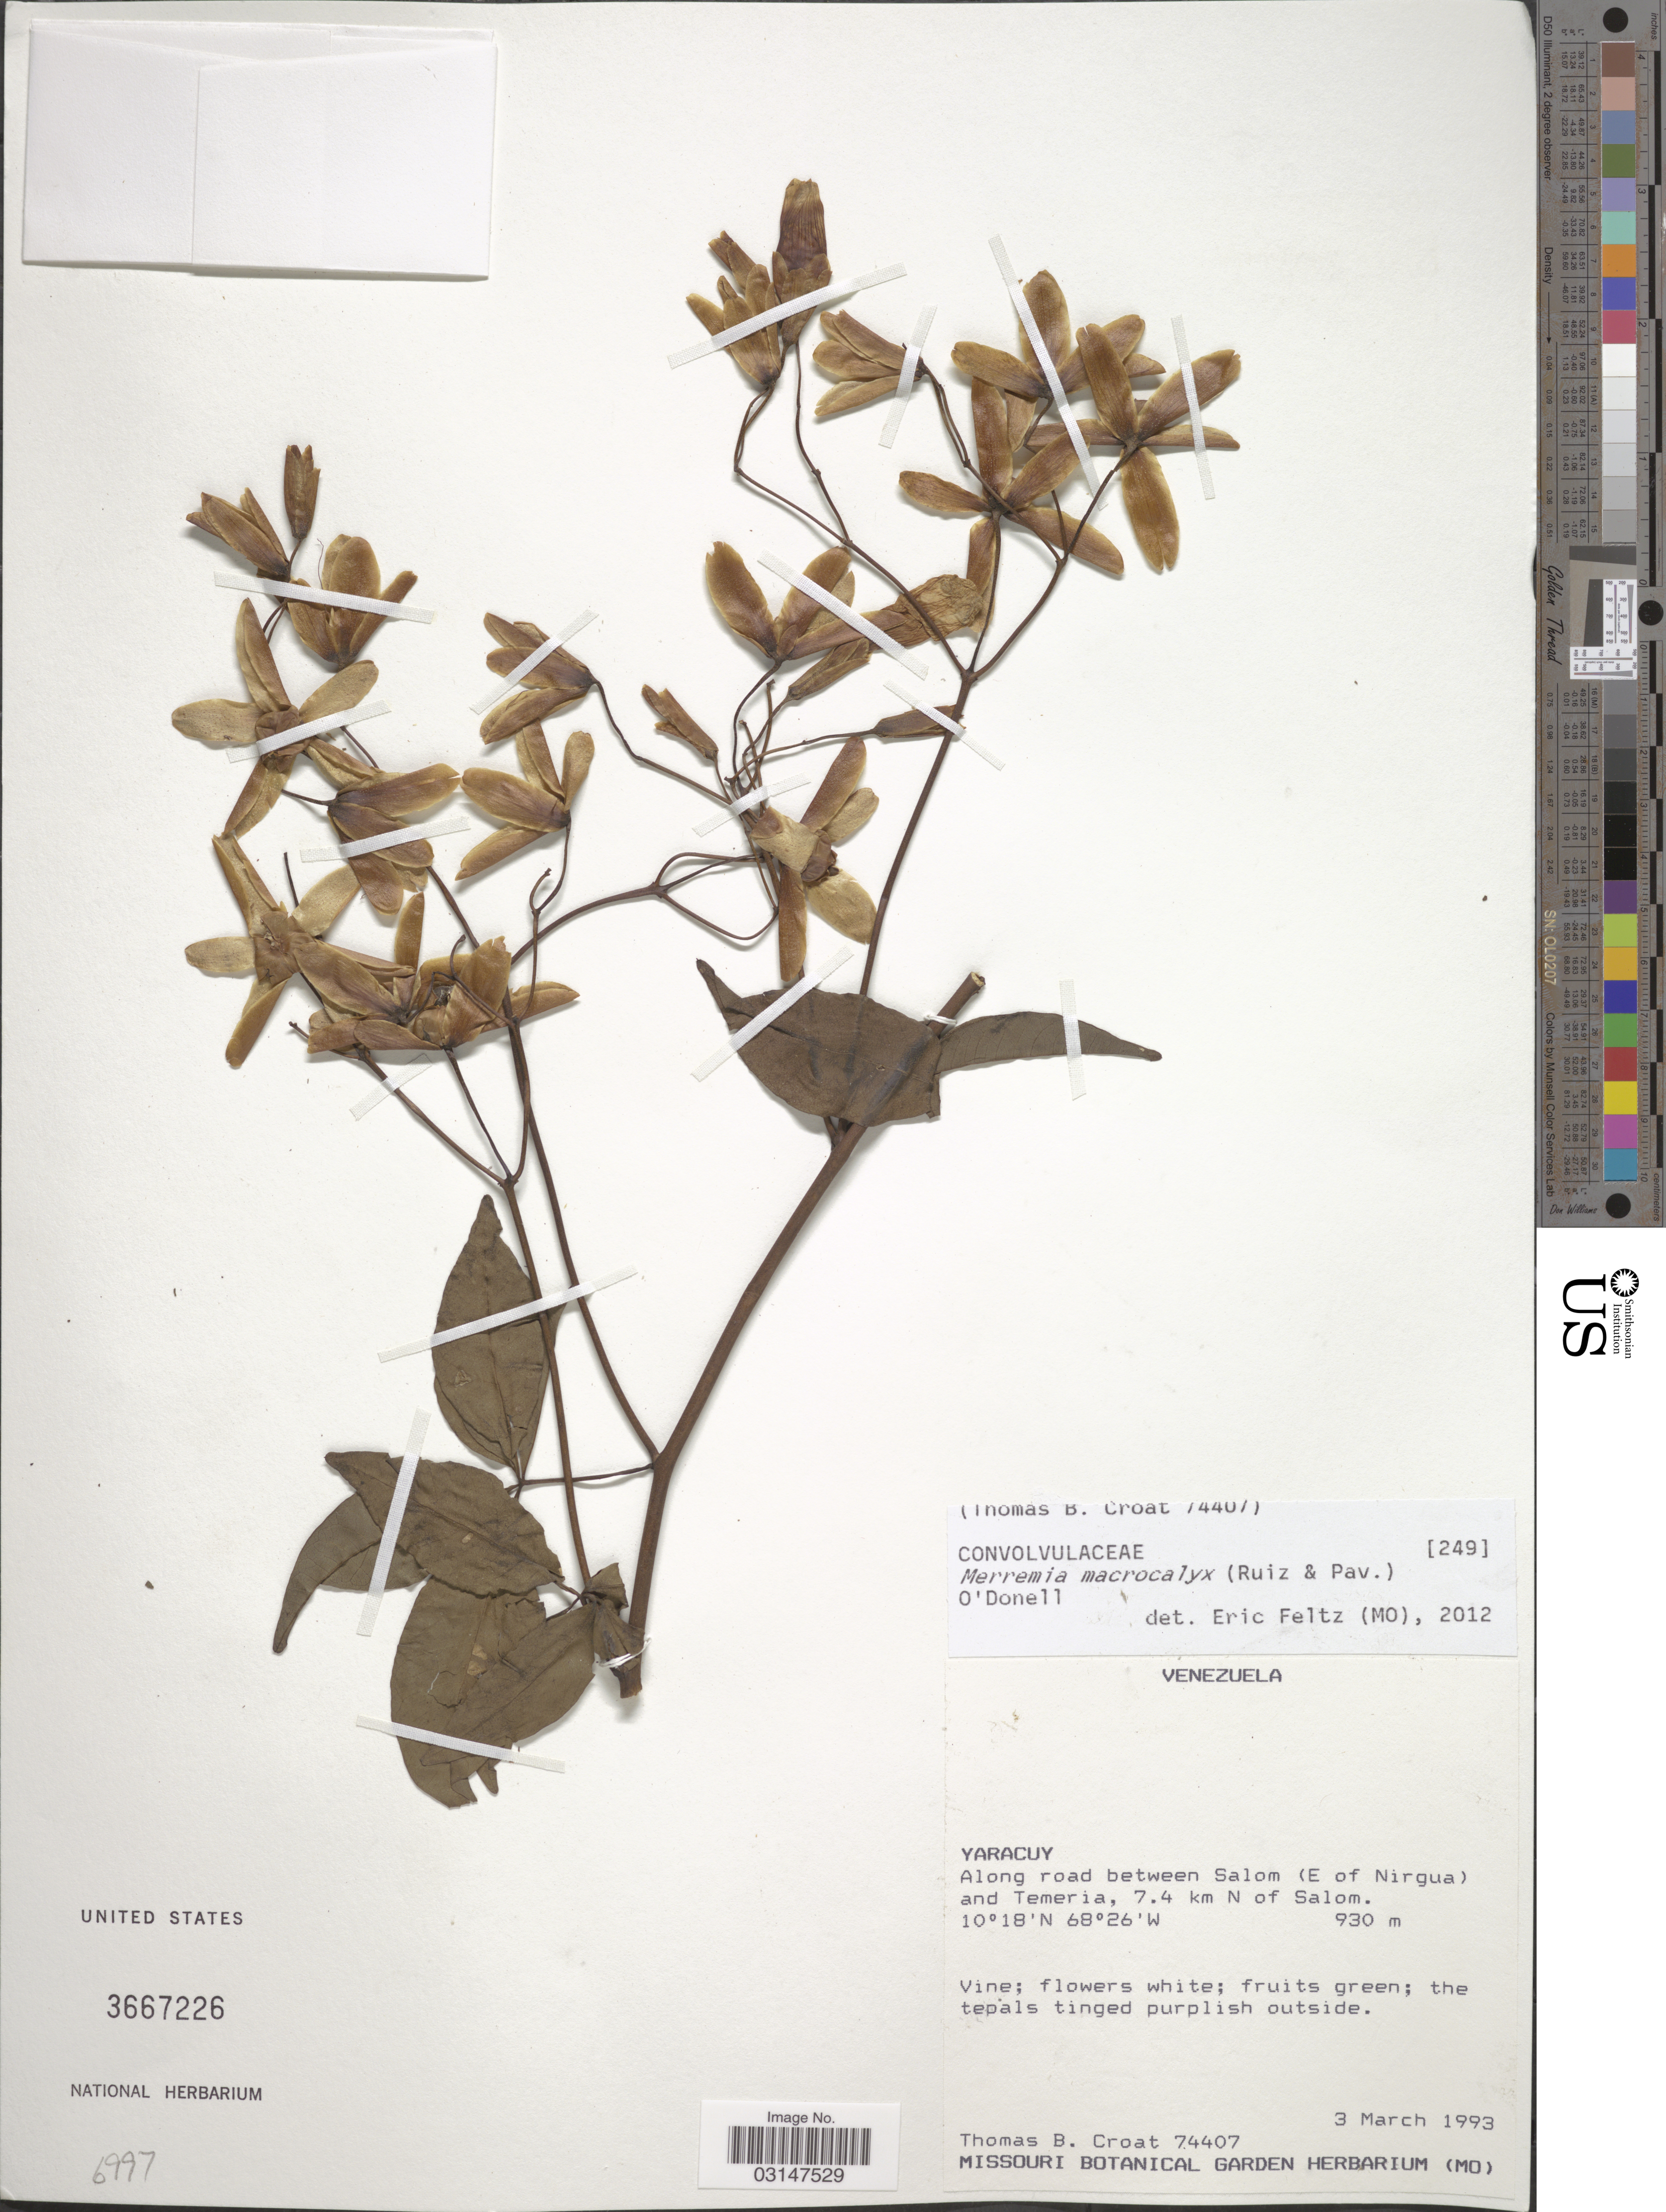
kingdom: Plantae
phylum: Tracheophyta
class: Magnoliopsida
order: Solanales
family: Convolvulaceae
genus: Distimake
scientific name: Distimake macrocalyx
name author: (Ruiz & Pav.) A. R. Simões & Staples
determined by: Strong, Mark T., (BOT), Smithsonian Institution - National Museum of Natural History (UNITED STATES)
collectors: T. B. Croat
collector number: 74407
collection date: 1993-03-03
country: Venezuela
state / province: Yaracuy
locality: Along road between Salom (E of Nirgua) and Temeria, 7.4 km N of Salom.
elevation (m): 930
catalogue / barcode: US 3667226